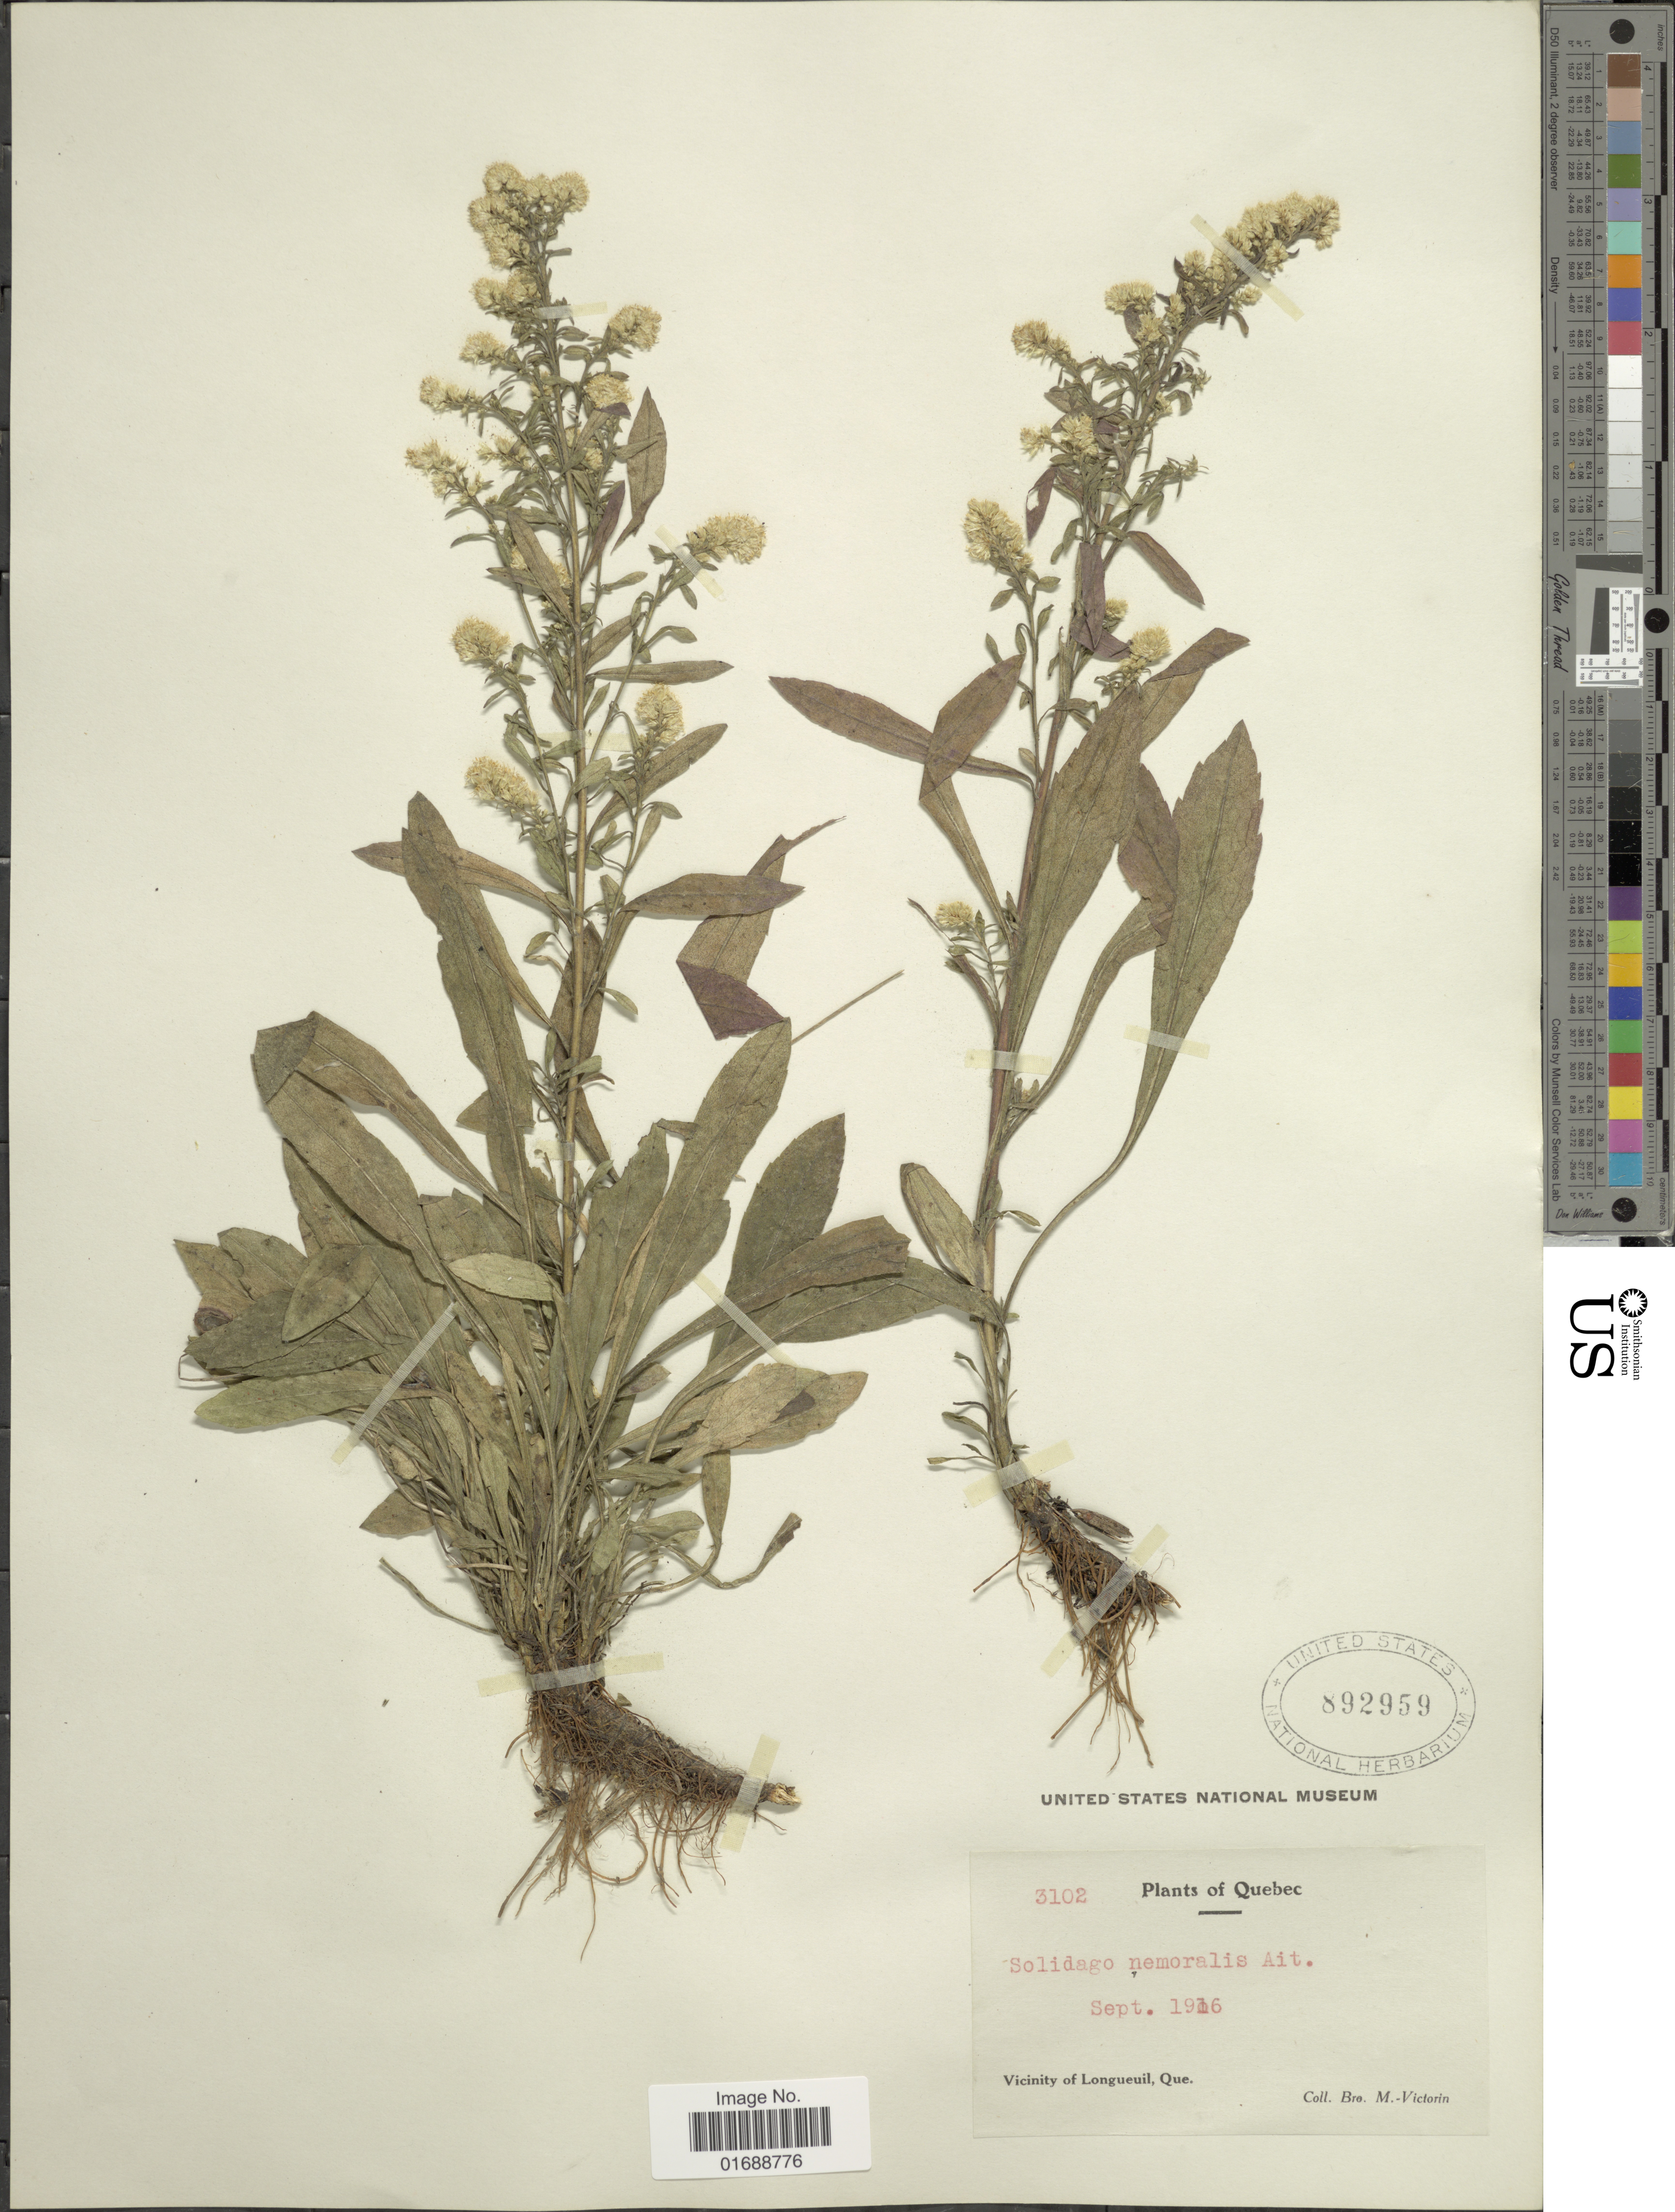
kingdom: Plantae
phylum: Tracheophyta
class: Magnoliopsida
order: Asterales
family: Asteraceae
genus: Solidago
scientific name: Solidago nemoralis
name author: Aiton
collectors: Fr. Marie-Victorin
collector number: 3102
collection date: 1916-09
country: Canada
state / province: Quebec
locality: Vicinity of Longueuil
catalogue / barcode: US 892959